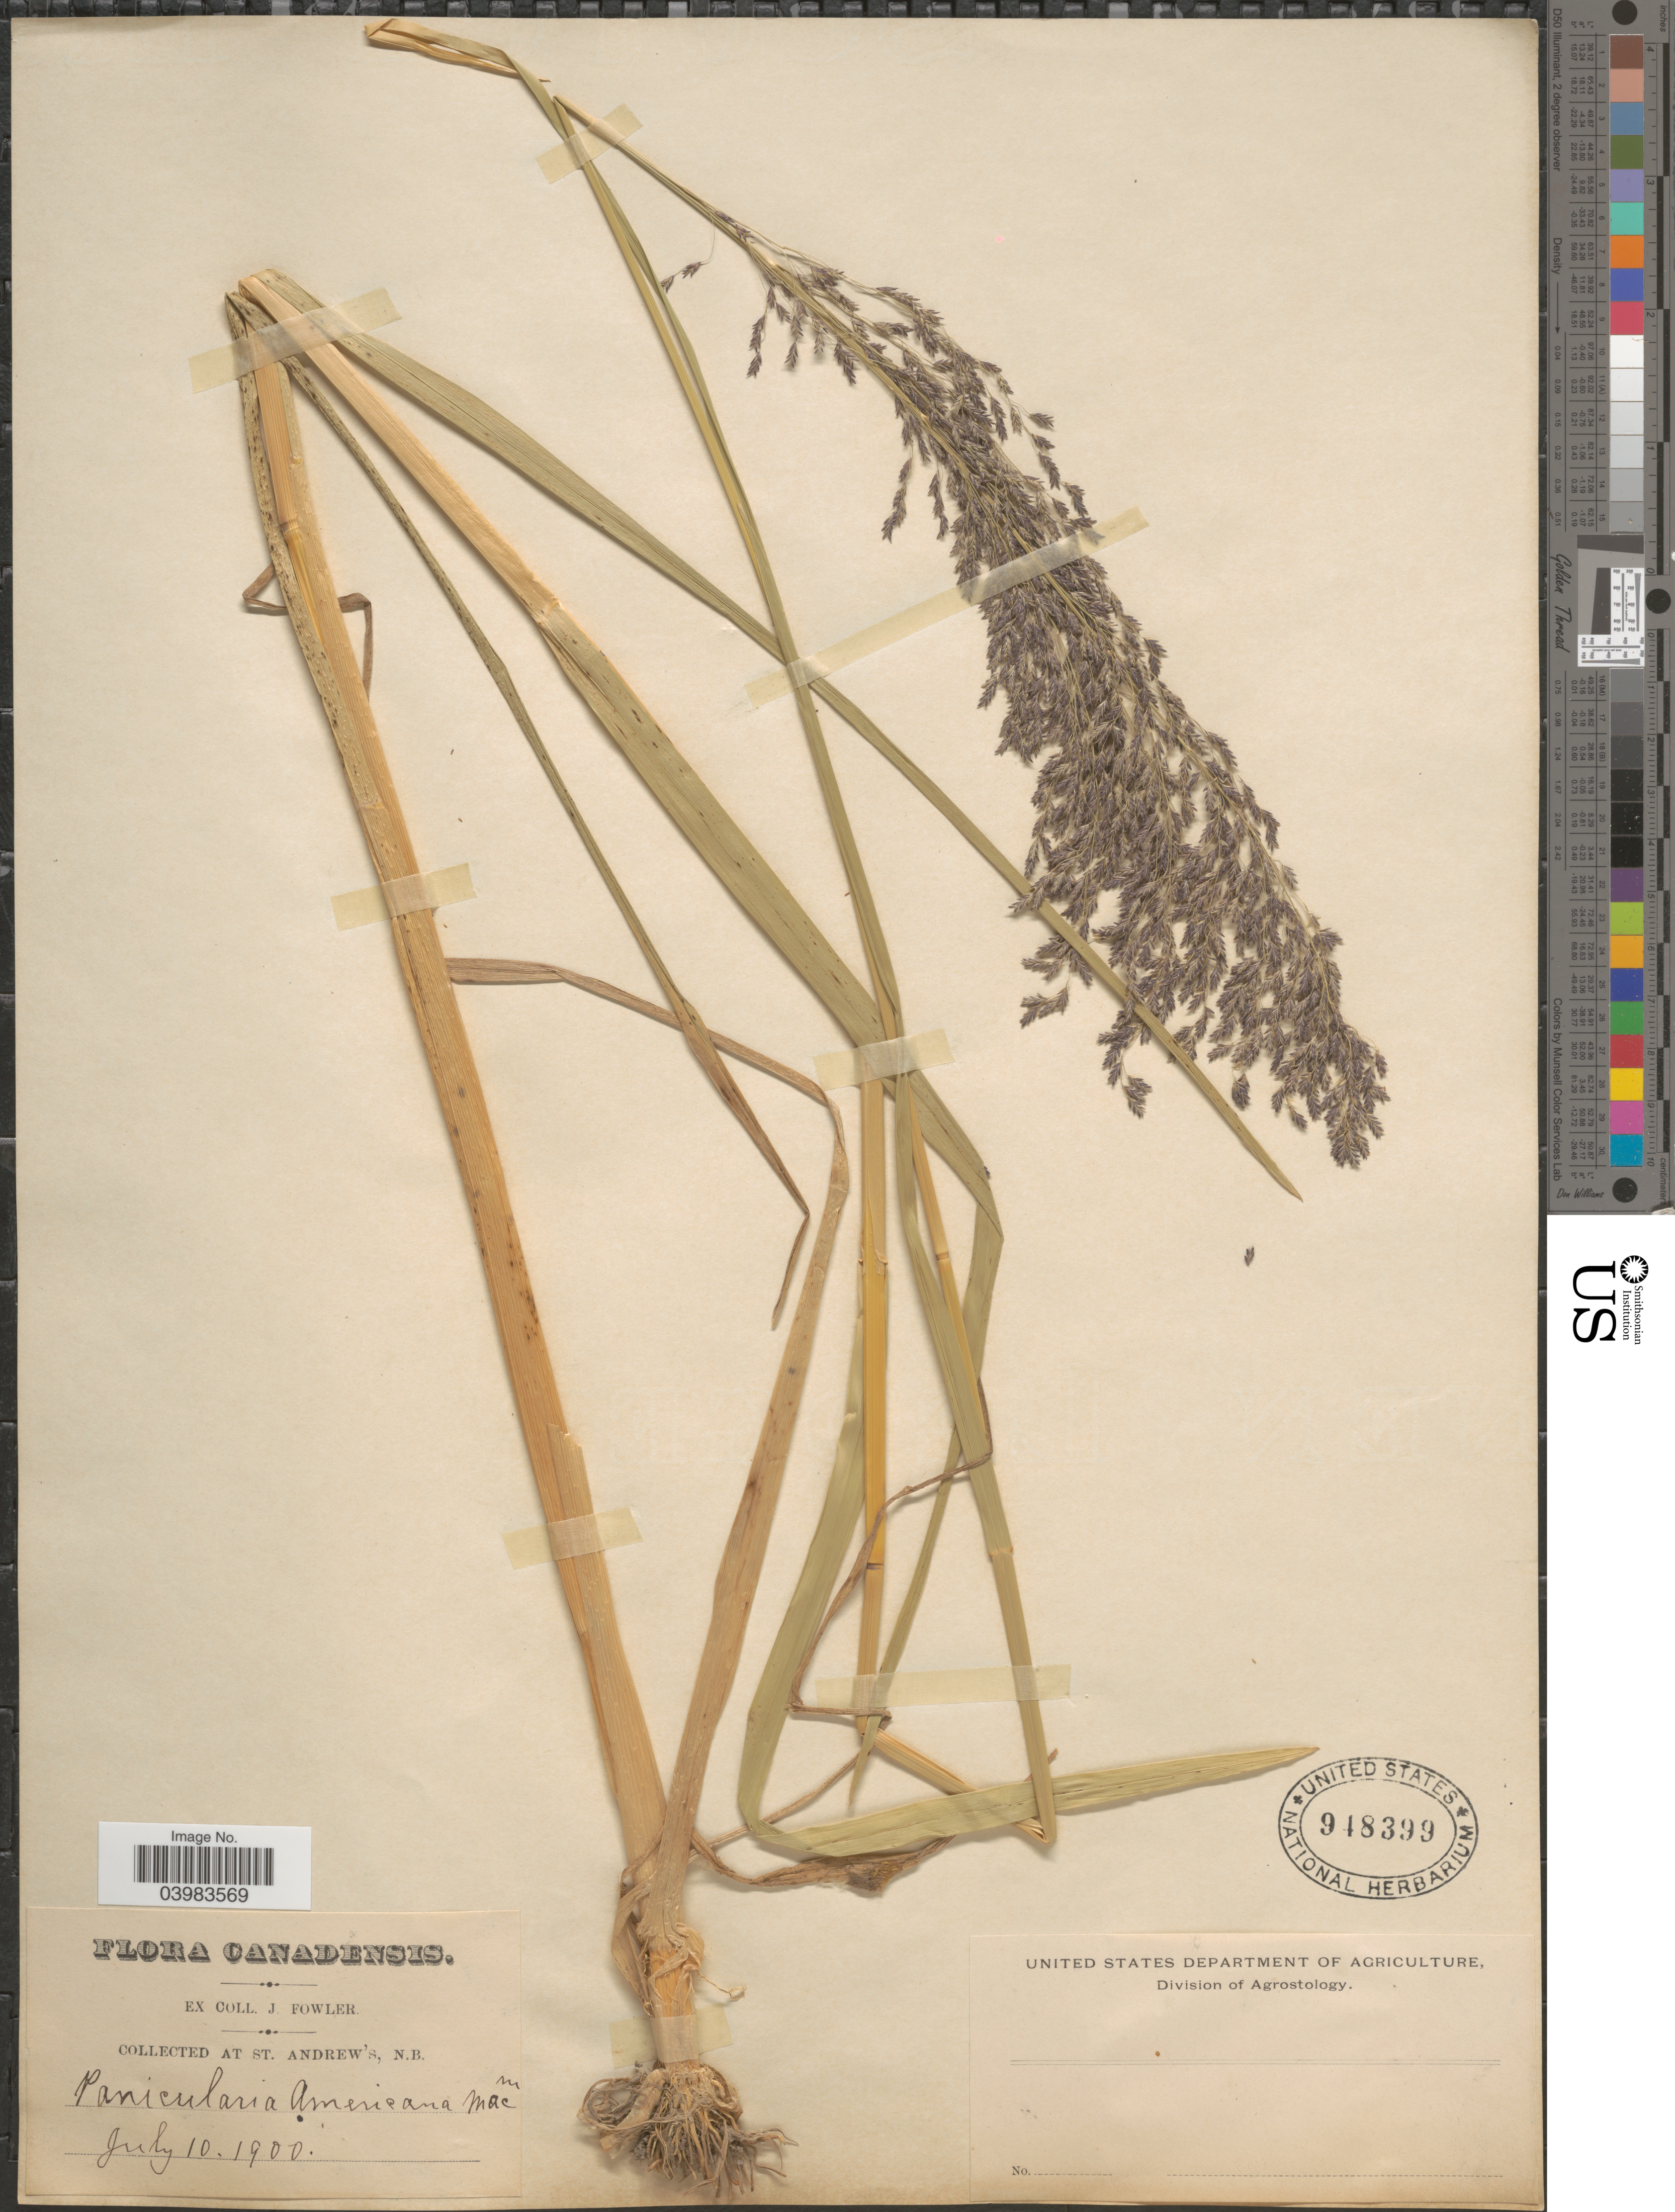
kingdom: Plantae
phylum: Tracheophyta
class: Liliopsida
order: Poales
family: Poaceae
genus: Glyceria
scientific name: Glyceria grandis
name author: S. Watson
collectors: J. Fowler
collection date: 1900-07-10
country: Canada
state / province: New Brunswick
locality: At St. Andrew's.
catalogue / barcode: US 948399